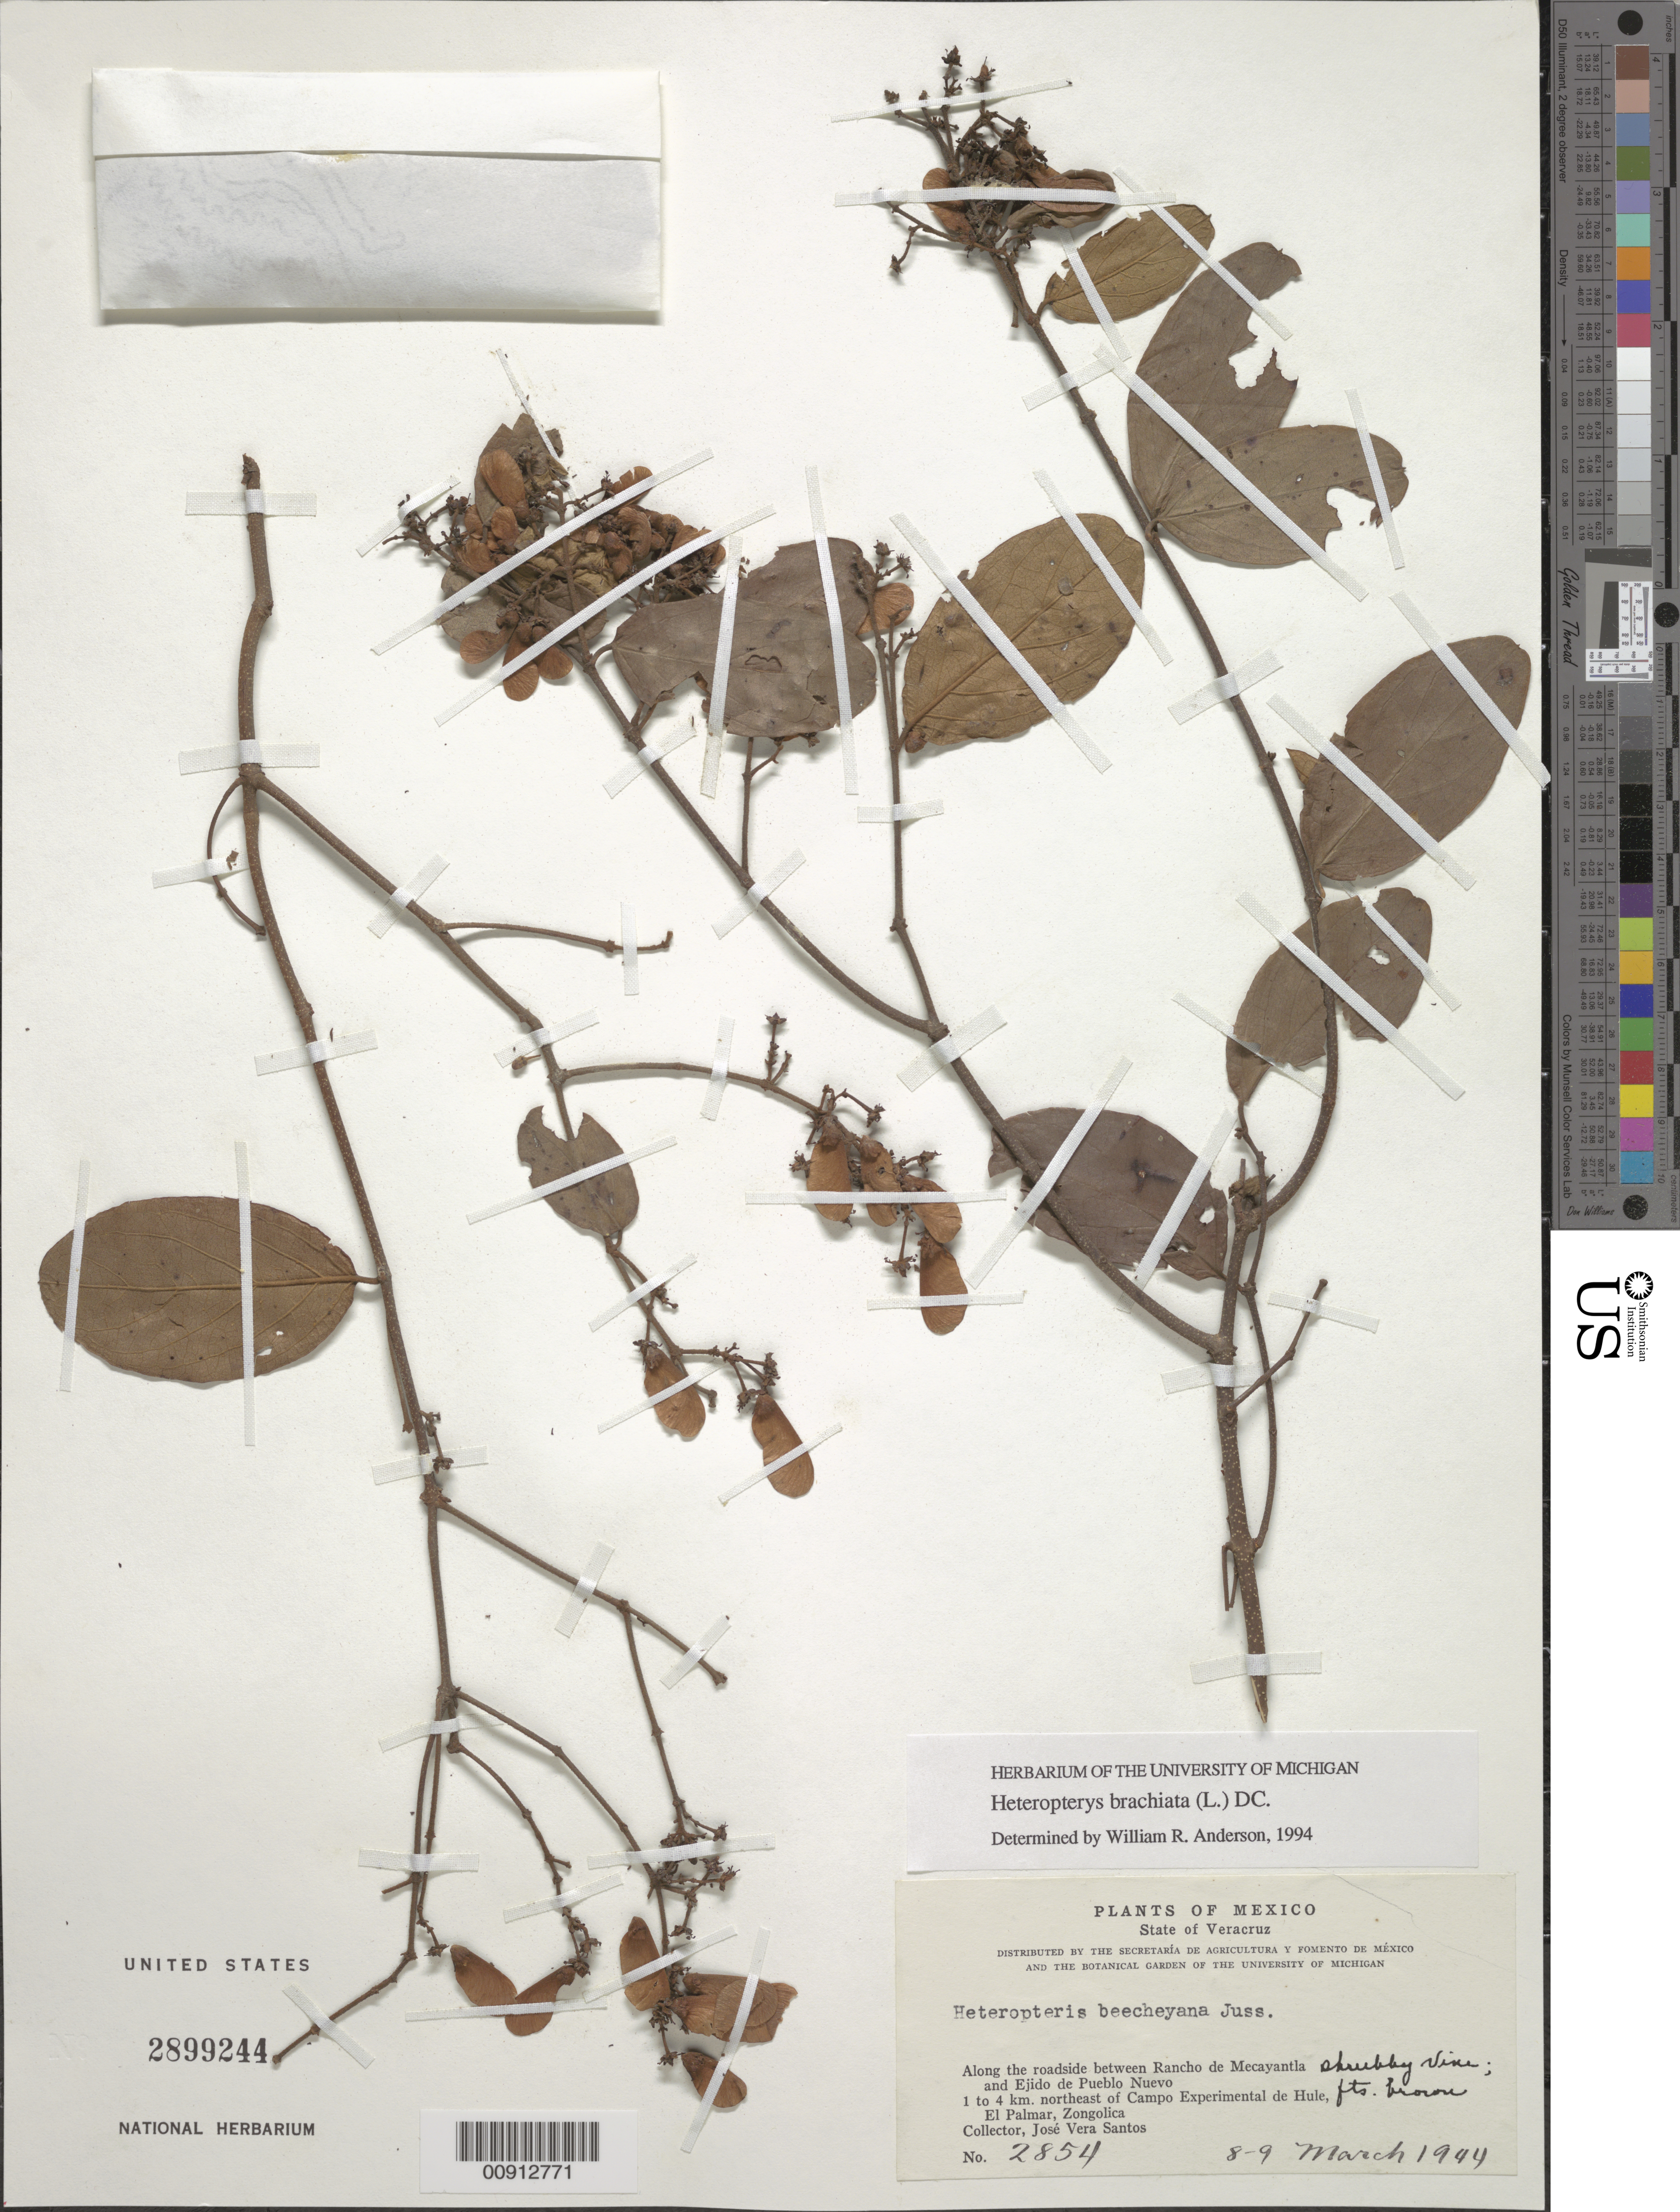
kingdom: Plantae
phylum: Tracheophyta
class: Magnoliopsida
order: Malpighiales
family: Malpighiaceae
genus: Heteropterys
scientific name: Heteropterys brachiata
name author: (L.) DC.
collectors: Vera Santos, J.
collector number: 2854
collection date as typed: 08 Mar 1944 to 09 Mar 1944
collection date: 1944-03-08/1944-03-09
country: Mexico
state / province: Veracruz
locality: Along roadside between Rancho de Mecayantla and Ejido de Pueblo Nuevo. 1 to 4 km. northeast of Campo Experimental de Hule, El Palmar, Zongolica.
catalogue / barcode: US 2899244